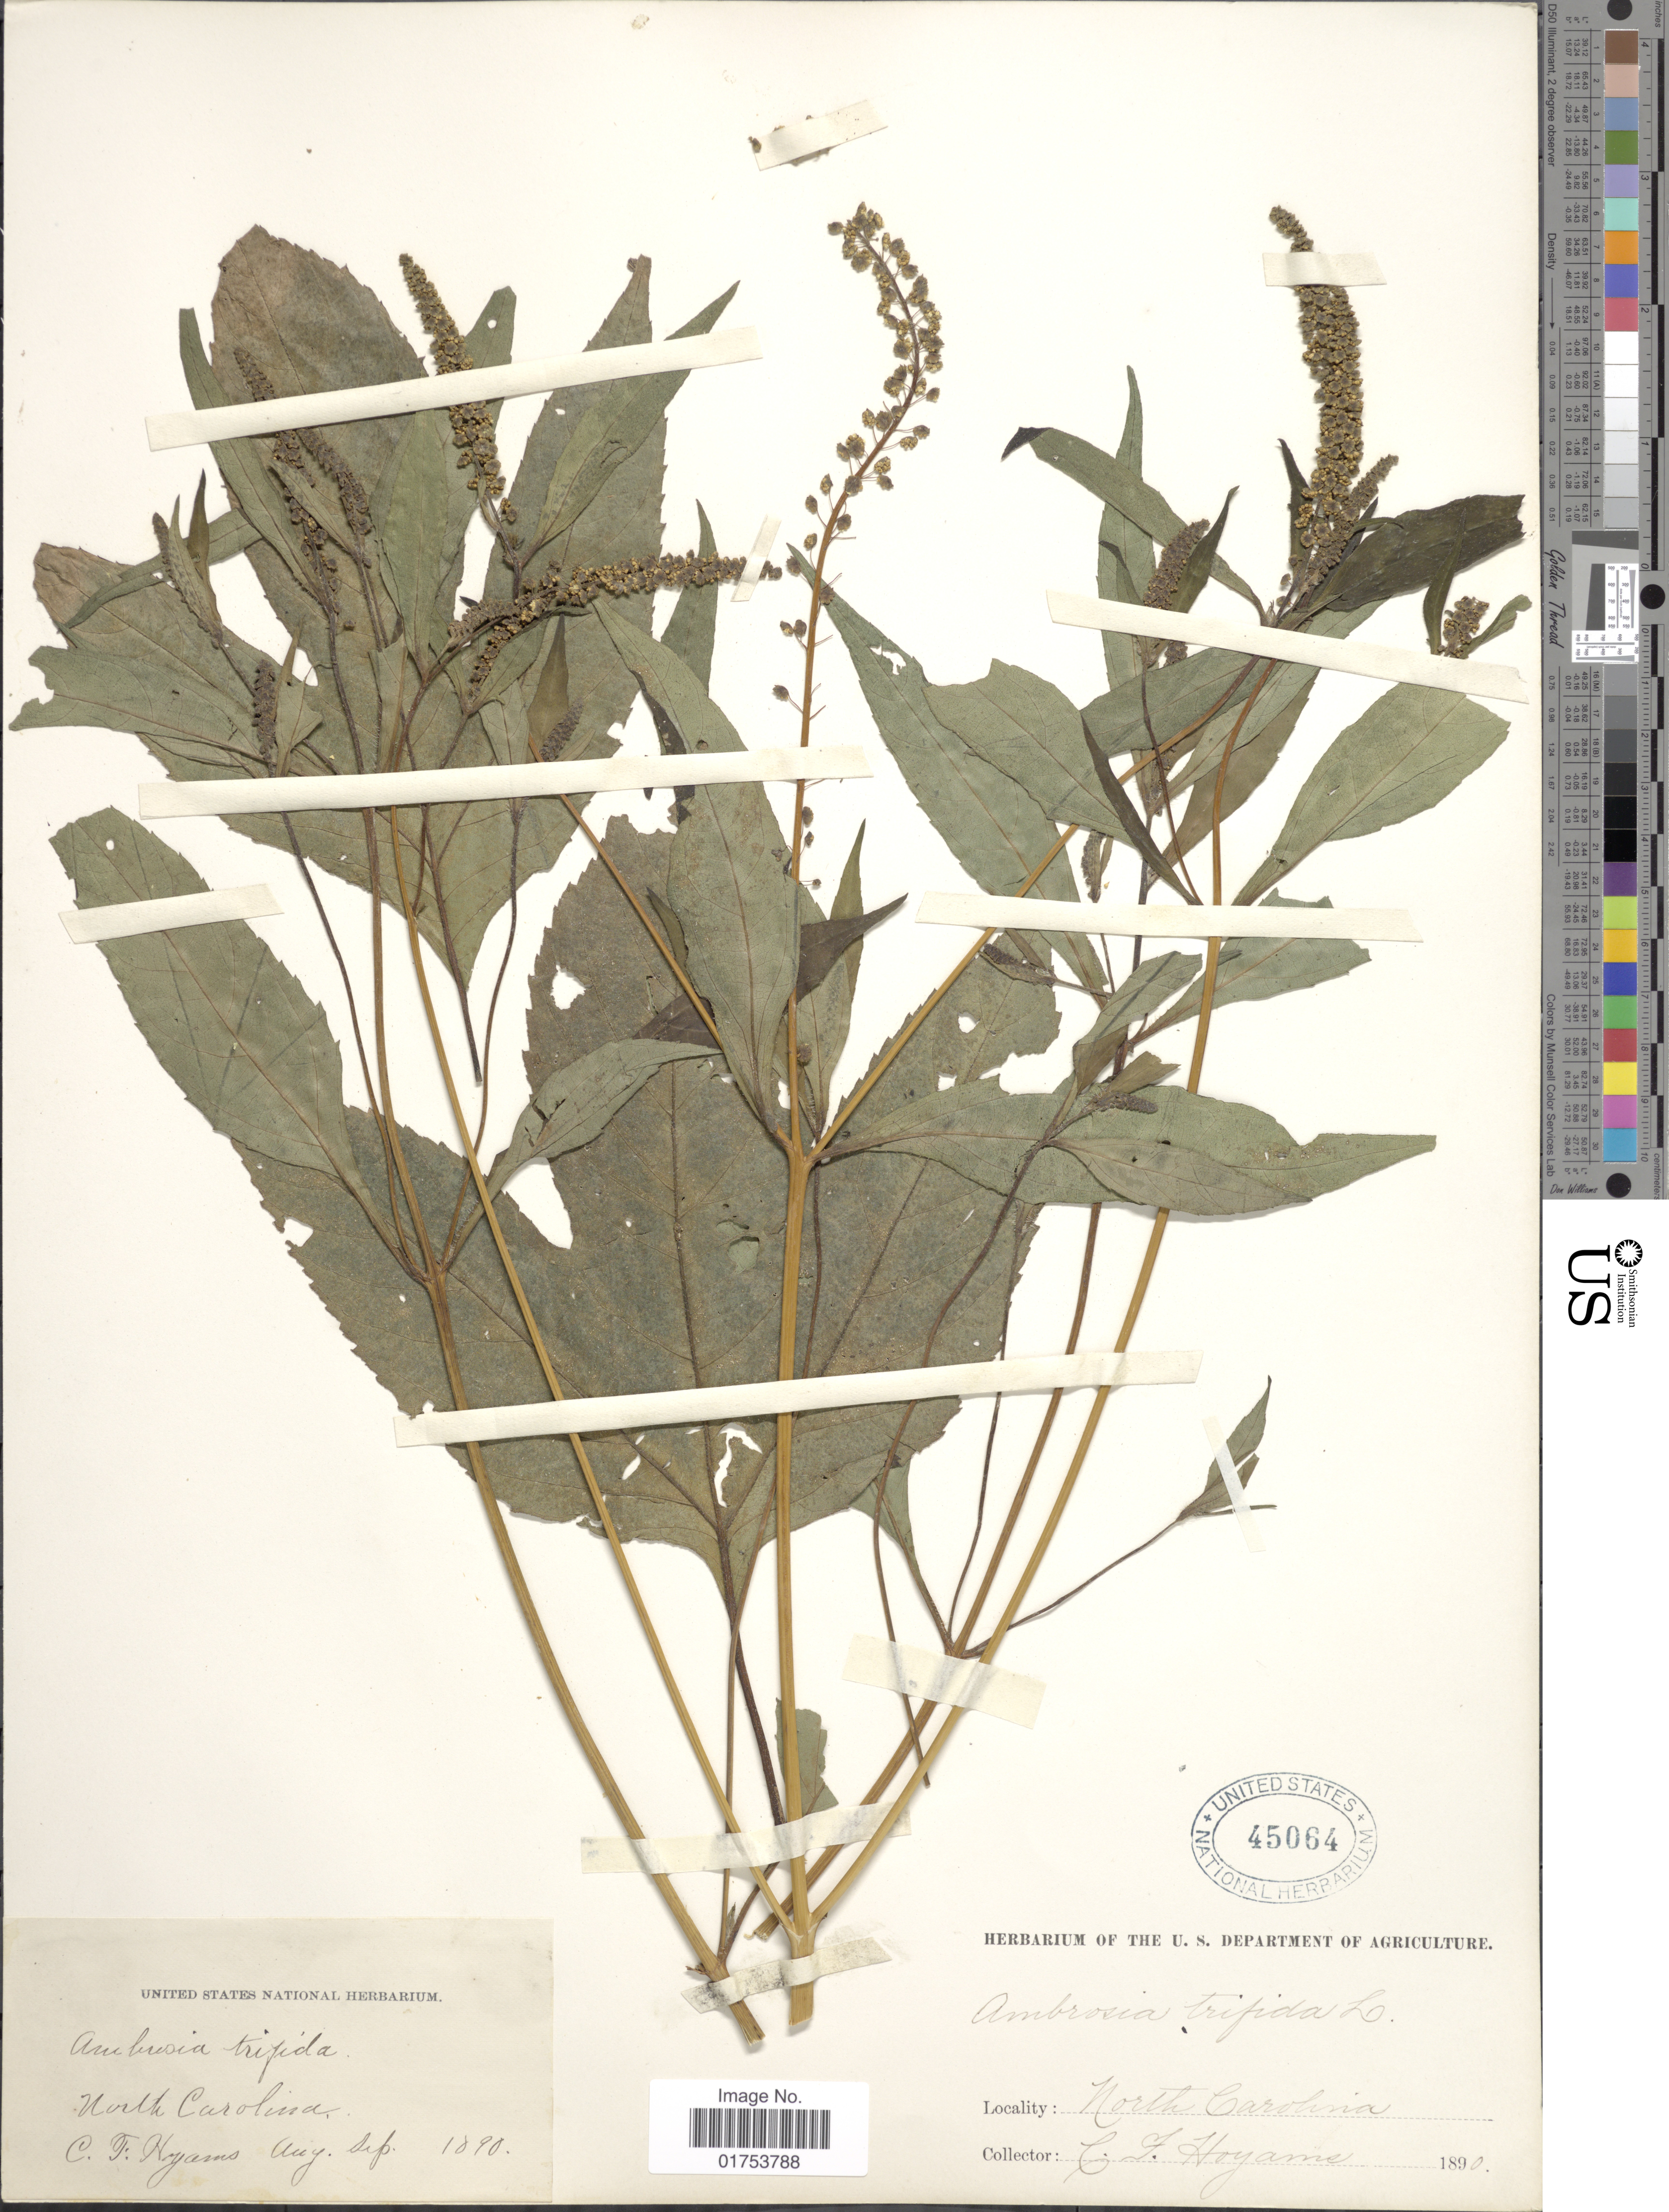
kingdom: Plantae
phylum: Tracheophyta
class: Magnoliopsida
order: Asterales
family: Asteraceae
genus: Ambrosia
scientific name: Ambrosia trifida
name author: L.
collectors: C. Hyams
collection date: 1890-08/1890-09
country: United States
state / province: North Carolina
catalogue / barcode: US 45064